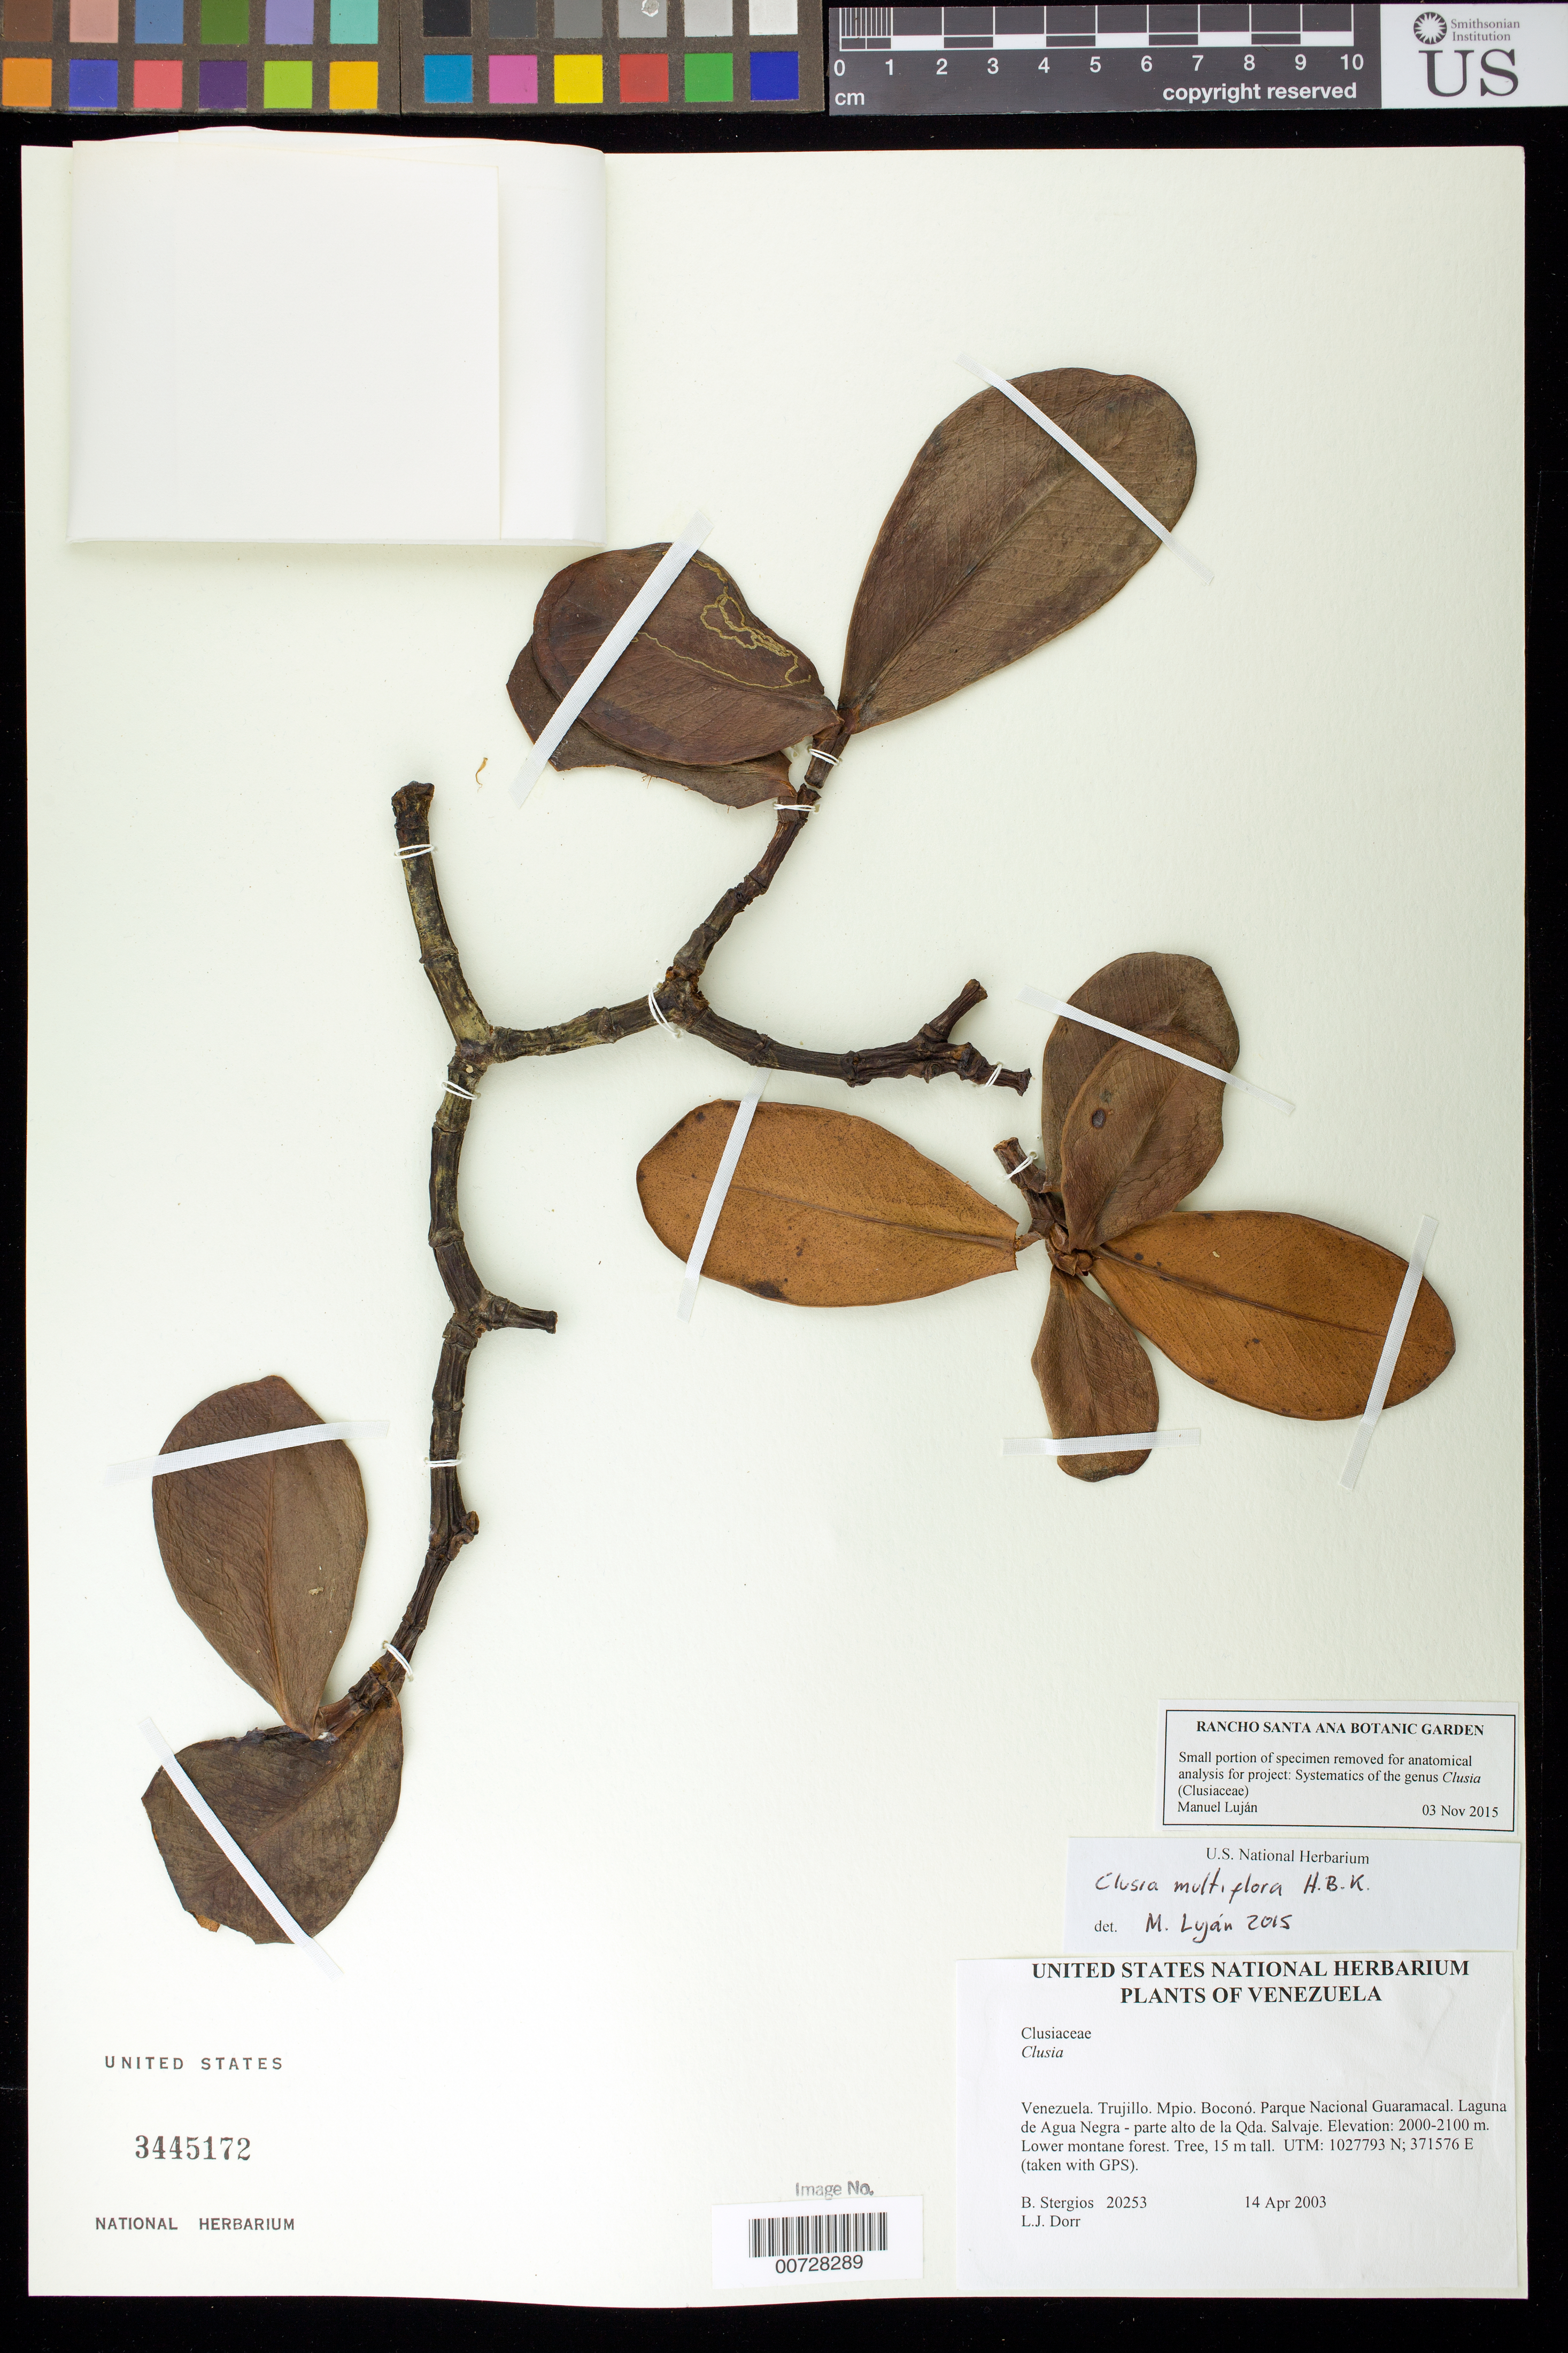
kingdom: Plantae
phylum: Tracheophyta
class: Magnoliopsida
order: Malpighiales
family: Clusiaceae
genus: Clusia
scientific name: Clusia multiflora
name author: Kunth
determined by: Lujan, M.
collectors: B. G. Stergios & L. J. Dorr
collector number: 20253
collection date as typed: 14 Apr 2003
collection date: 2003-04-14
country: Venezuela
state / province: Trujillo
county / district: Boconó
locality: Parque Nacional Guaramacal. Laguna de Agua Negra - parte alto de la Qda. Salvaje.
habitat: Lower montane forest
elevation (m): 2000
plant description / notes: PORT, US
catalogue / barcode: US 3445172